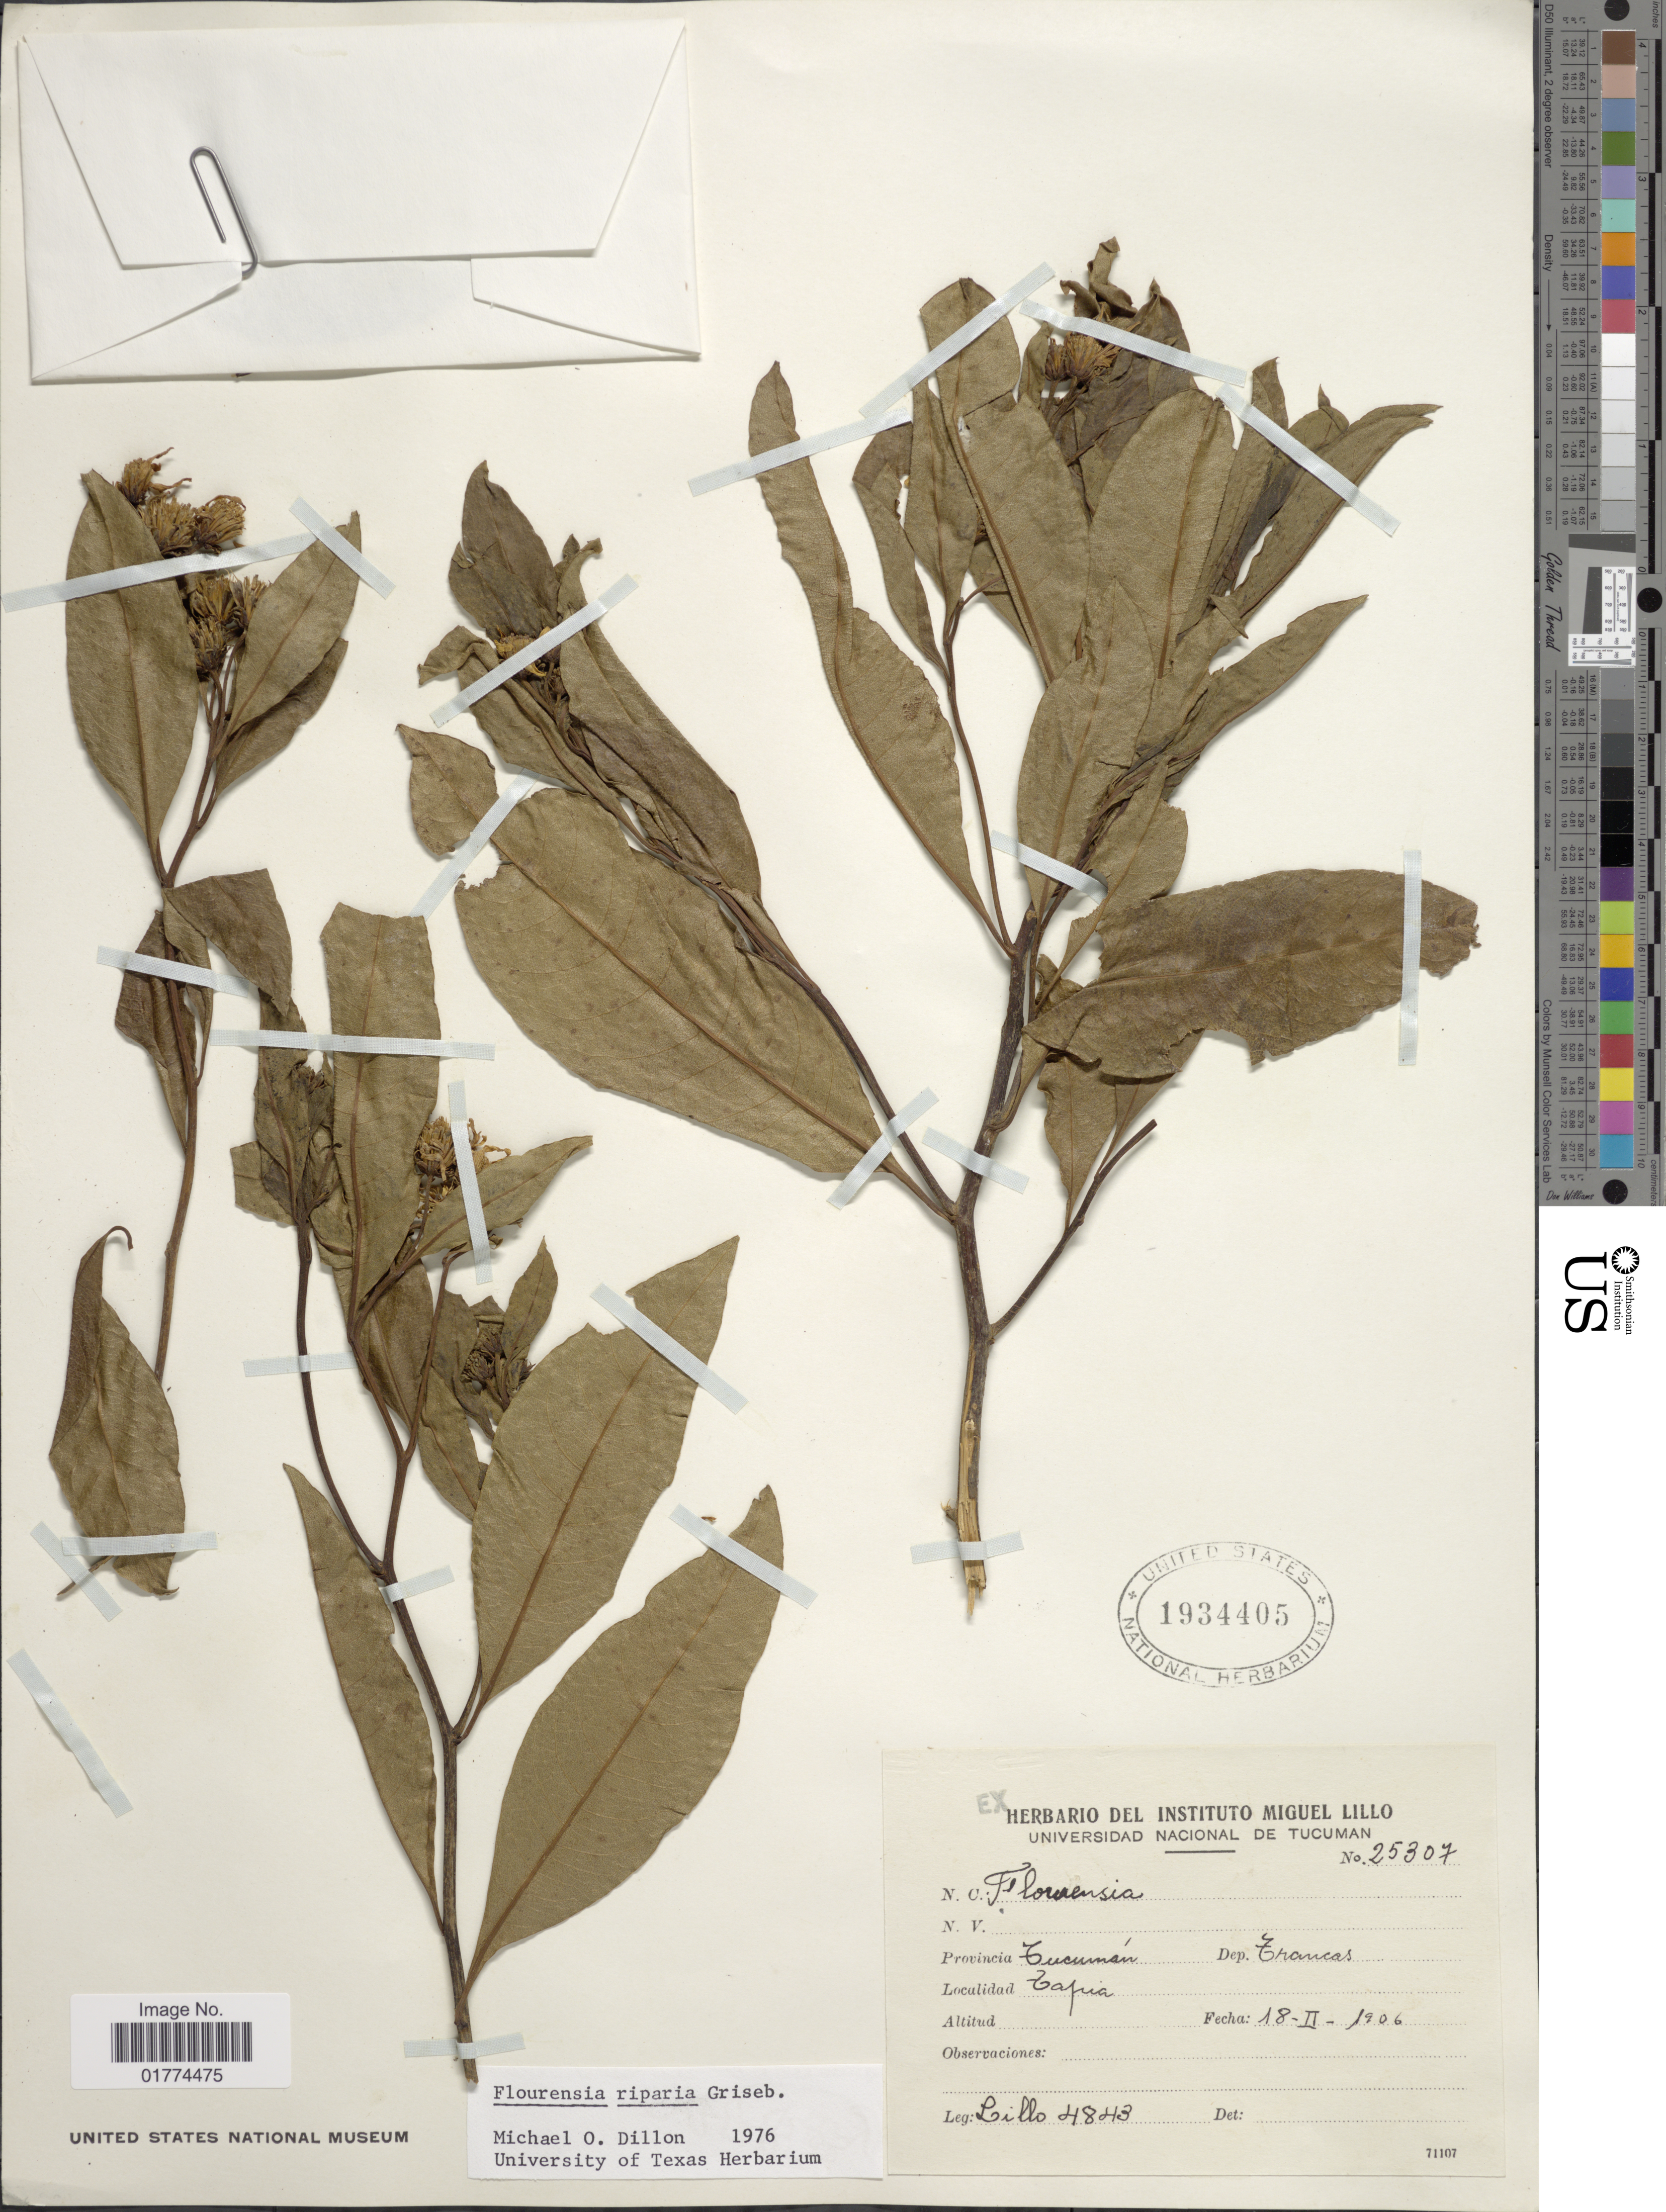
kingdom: Plantae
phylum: Tracheophyta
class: Magnoliopsida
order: Asterales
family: Asteraceae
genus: Flourensia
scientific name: Flourensia riparia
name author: Griseb.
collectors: -. Lillo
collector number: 4843/25307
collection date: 1906-02-18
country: Argentina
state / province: Tucuman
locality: Dep. Trancas. Tapia.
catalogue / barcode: US 1934405